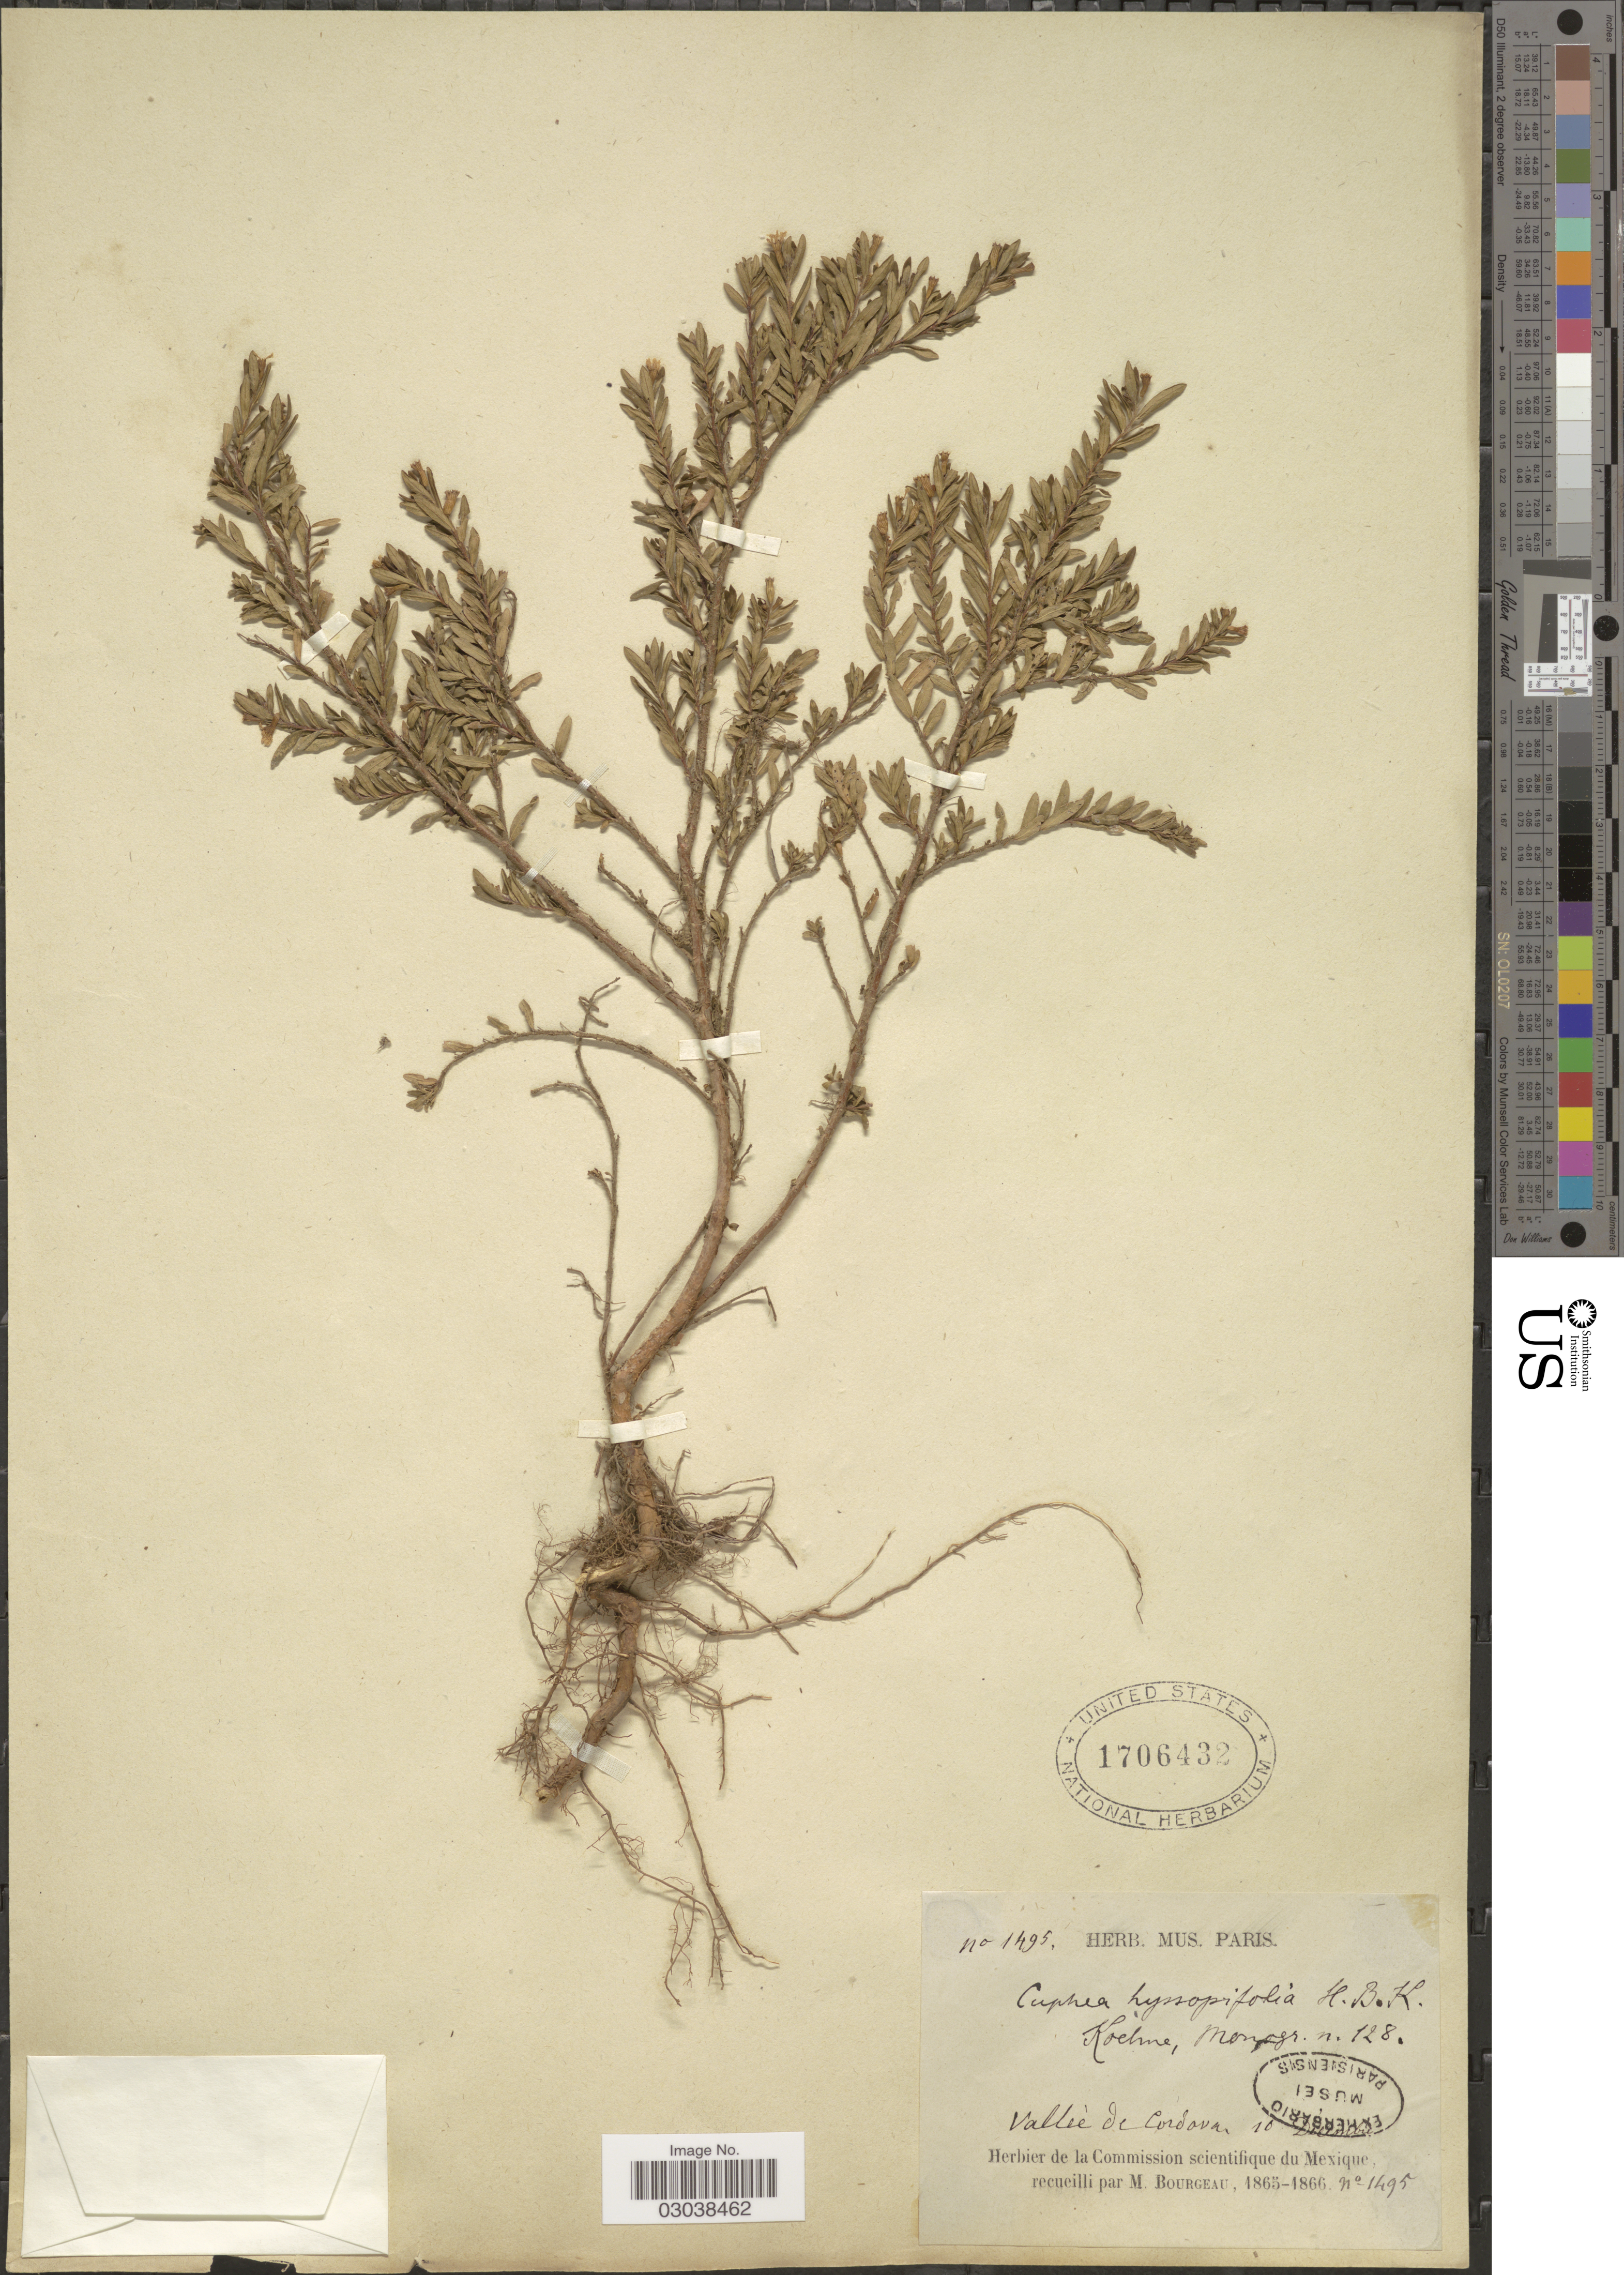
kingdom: Plantae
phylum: Tracheophyta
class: Magnoliopsida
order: Myrtales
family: Lythraceae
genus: Cuphea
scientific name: Cuphea hyssopifolia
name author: Kunth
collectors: M. Bourgeau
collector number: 1495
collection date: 1865-12-10/1866-12-10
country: Mexico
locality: Vallèe de Cordova.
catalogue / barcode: US 1706432